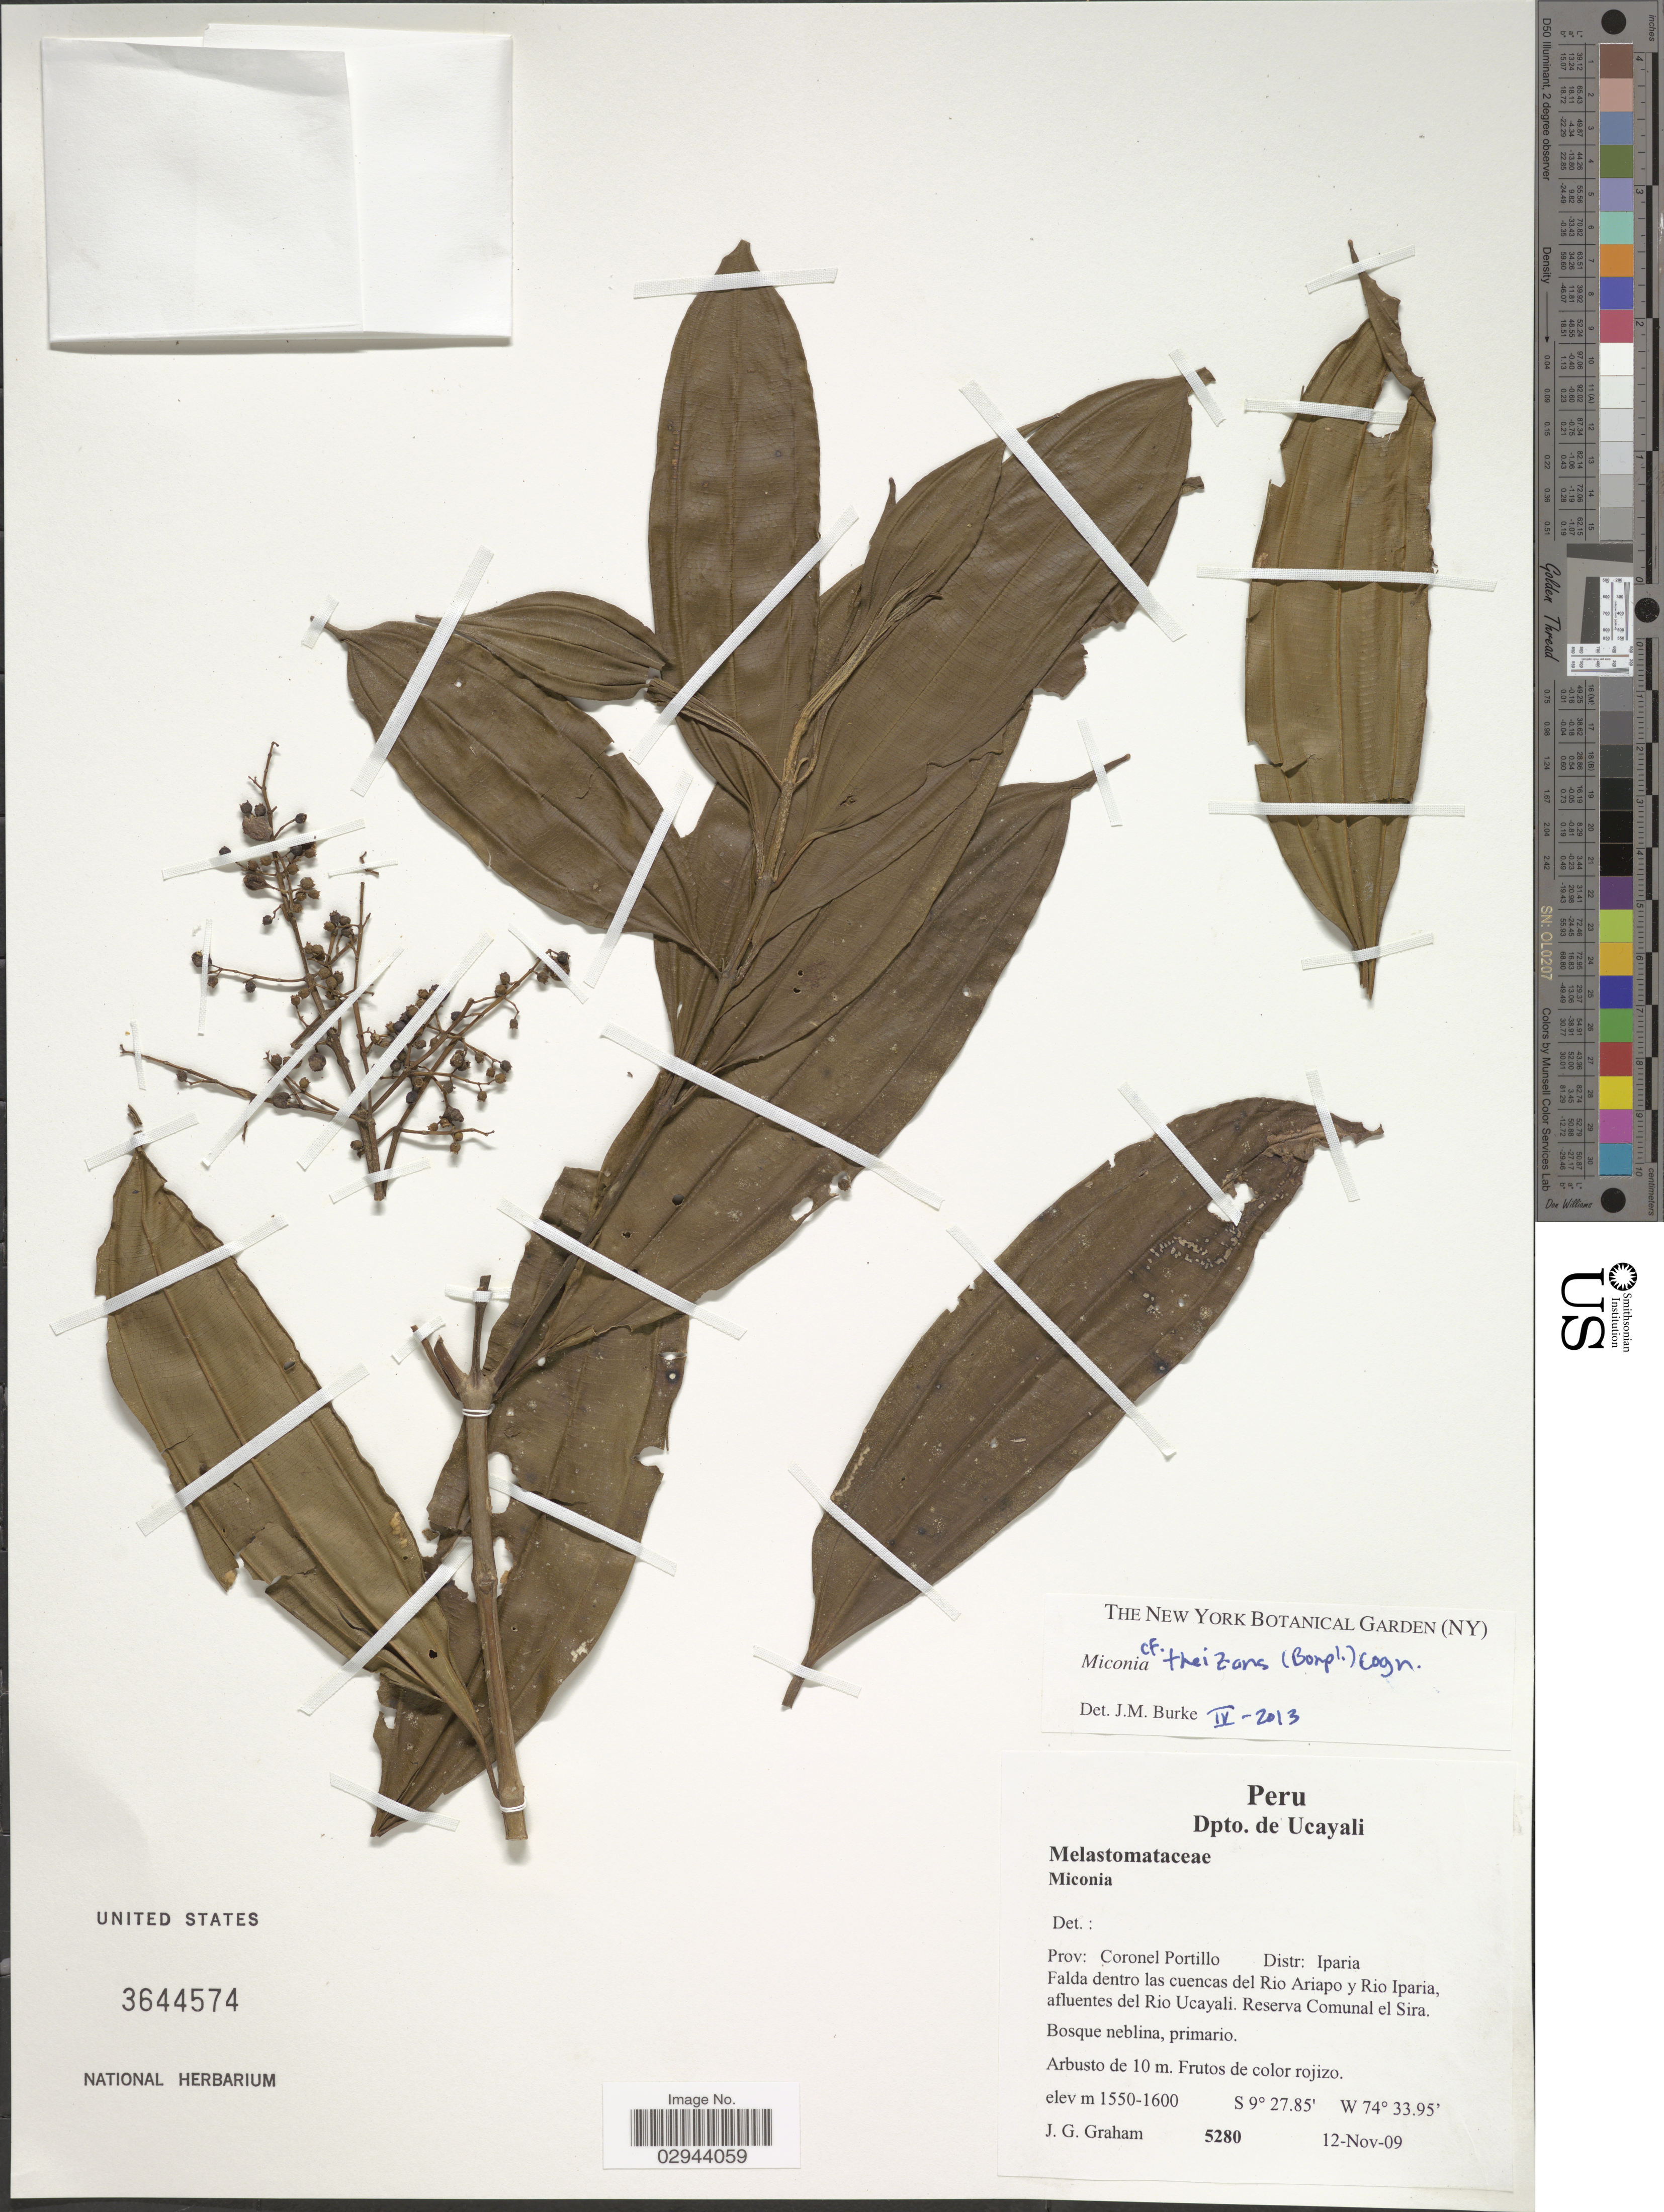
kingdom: Plantae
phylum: Tracheophyta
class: Magnoliopsida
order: Myrtales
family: Melastomataceae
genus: Miconia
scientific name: Miconia theizans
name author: (Bonpl.) Cogn.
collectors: J. Graham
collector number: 5280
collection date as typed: Transcribed d/m/y: 12/11/9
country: Peru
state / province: Ucayali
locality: Dpto. de Ucayali, Prov. Coronel Portillo, Distr. Iparia, Falda dentro las cuencas del Rio Ariapo y Rio Iparia, alfuentes del Rio Ucayali, Reserva Comunal el Sira.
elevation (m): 1550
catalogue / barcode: US 3644574